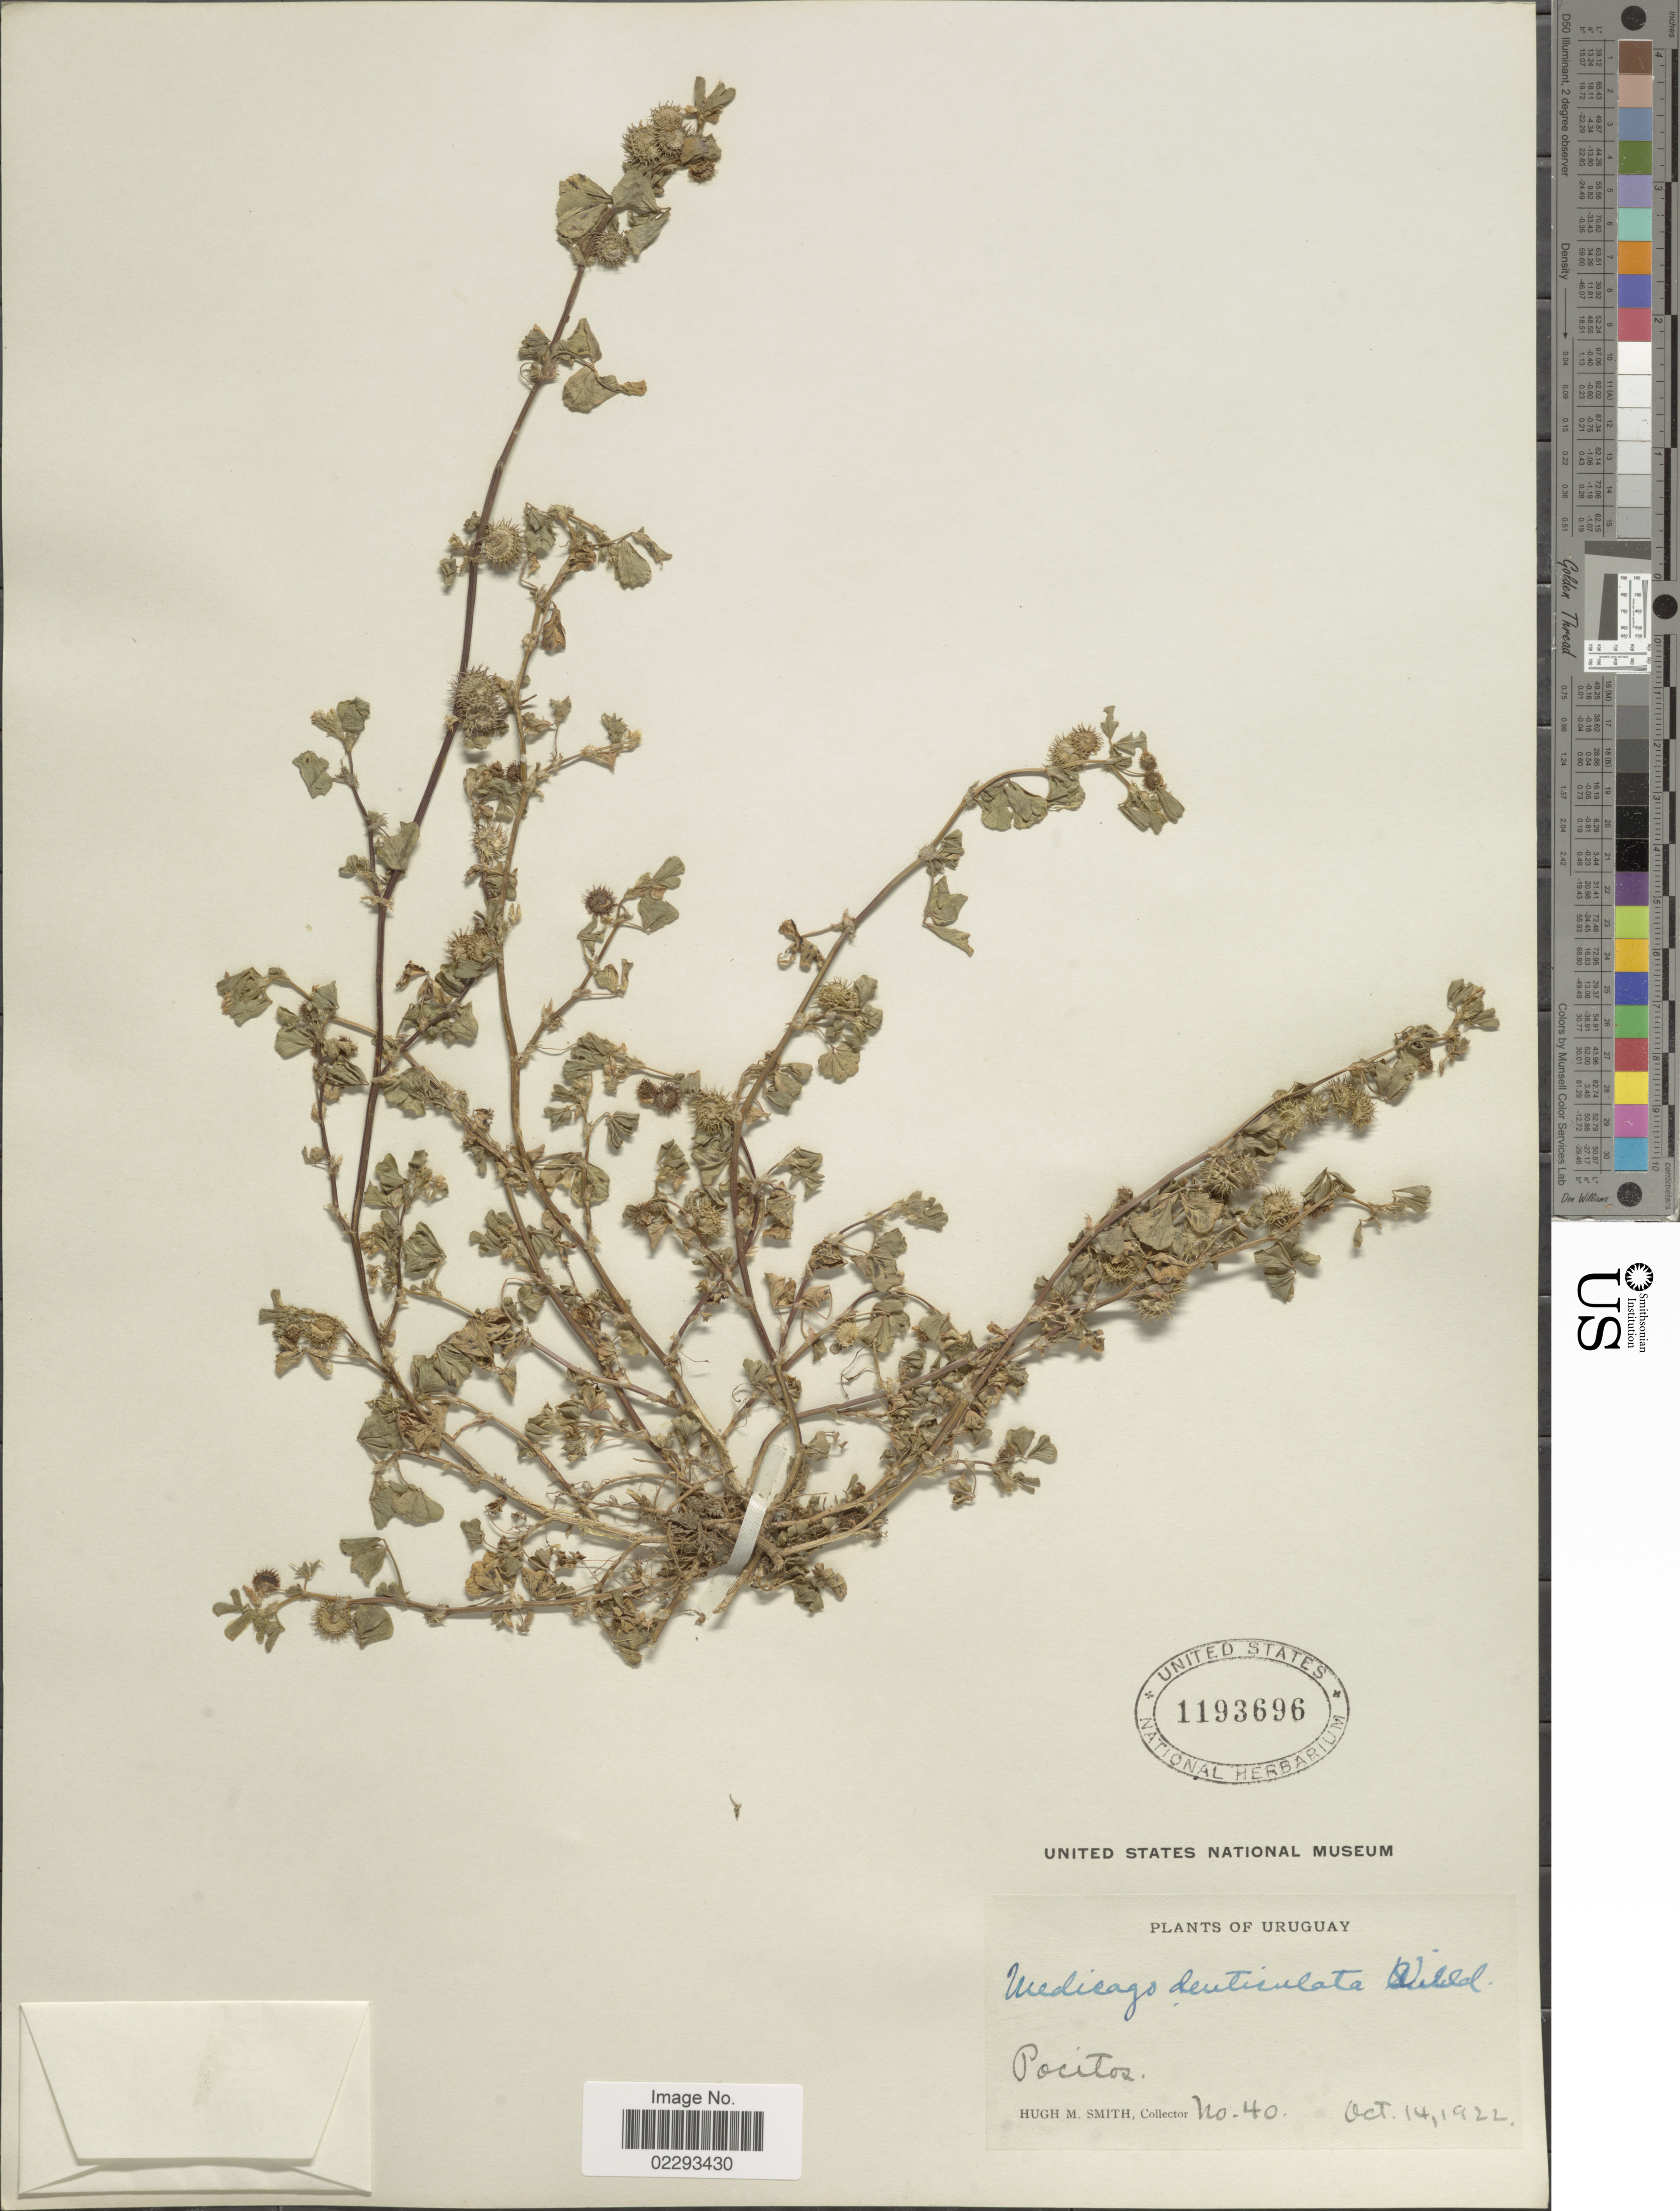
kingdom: Plantae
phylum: Tracheophyta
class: Magnoliopsida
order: Fabales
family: Fabaceae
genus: Medicago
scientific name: Medicago polymorpha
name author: L.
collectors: H. M. Smith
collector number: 40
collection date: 1922-10-14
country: Uruguay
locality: Pocitos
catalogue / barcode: US 1193696